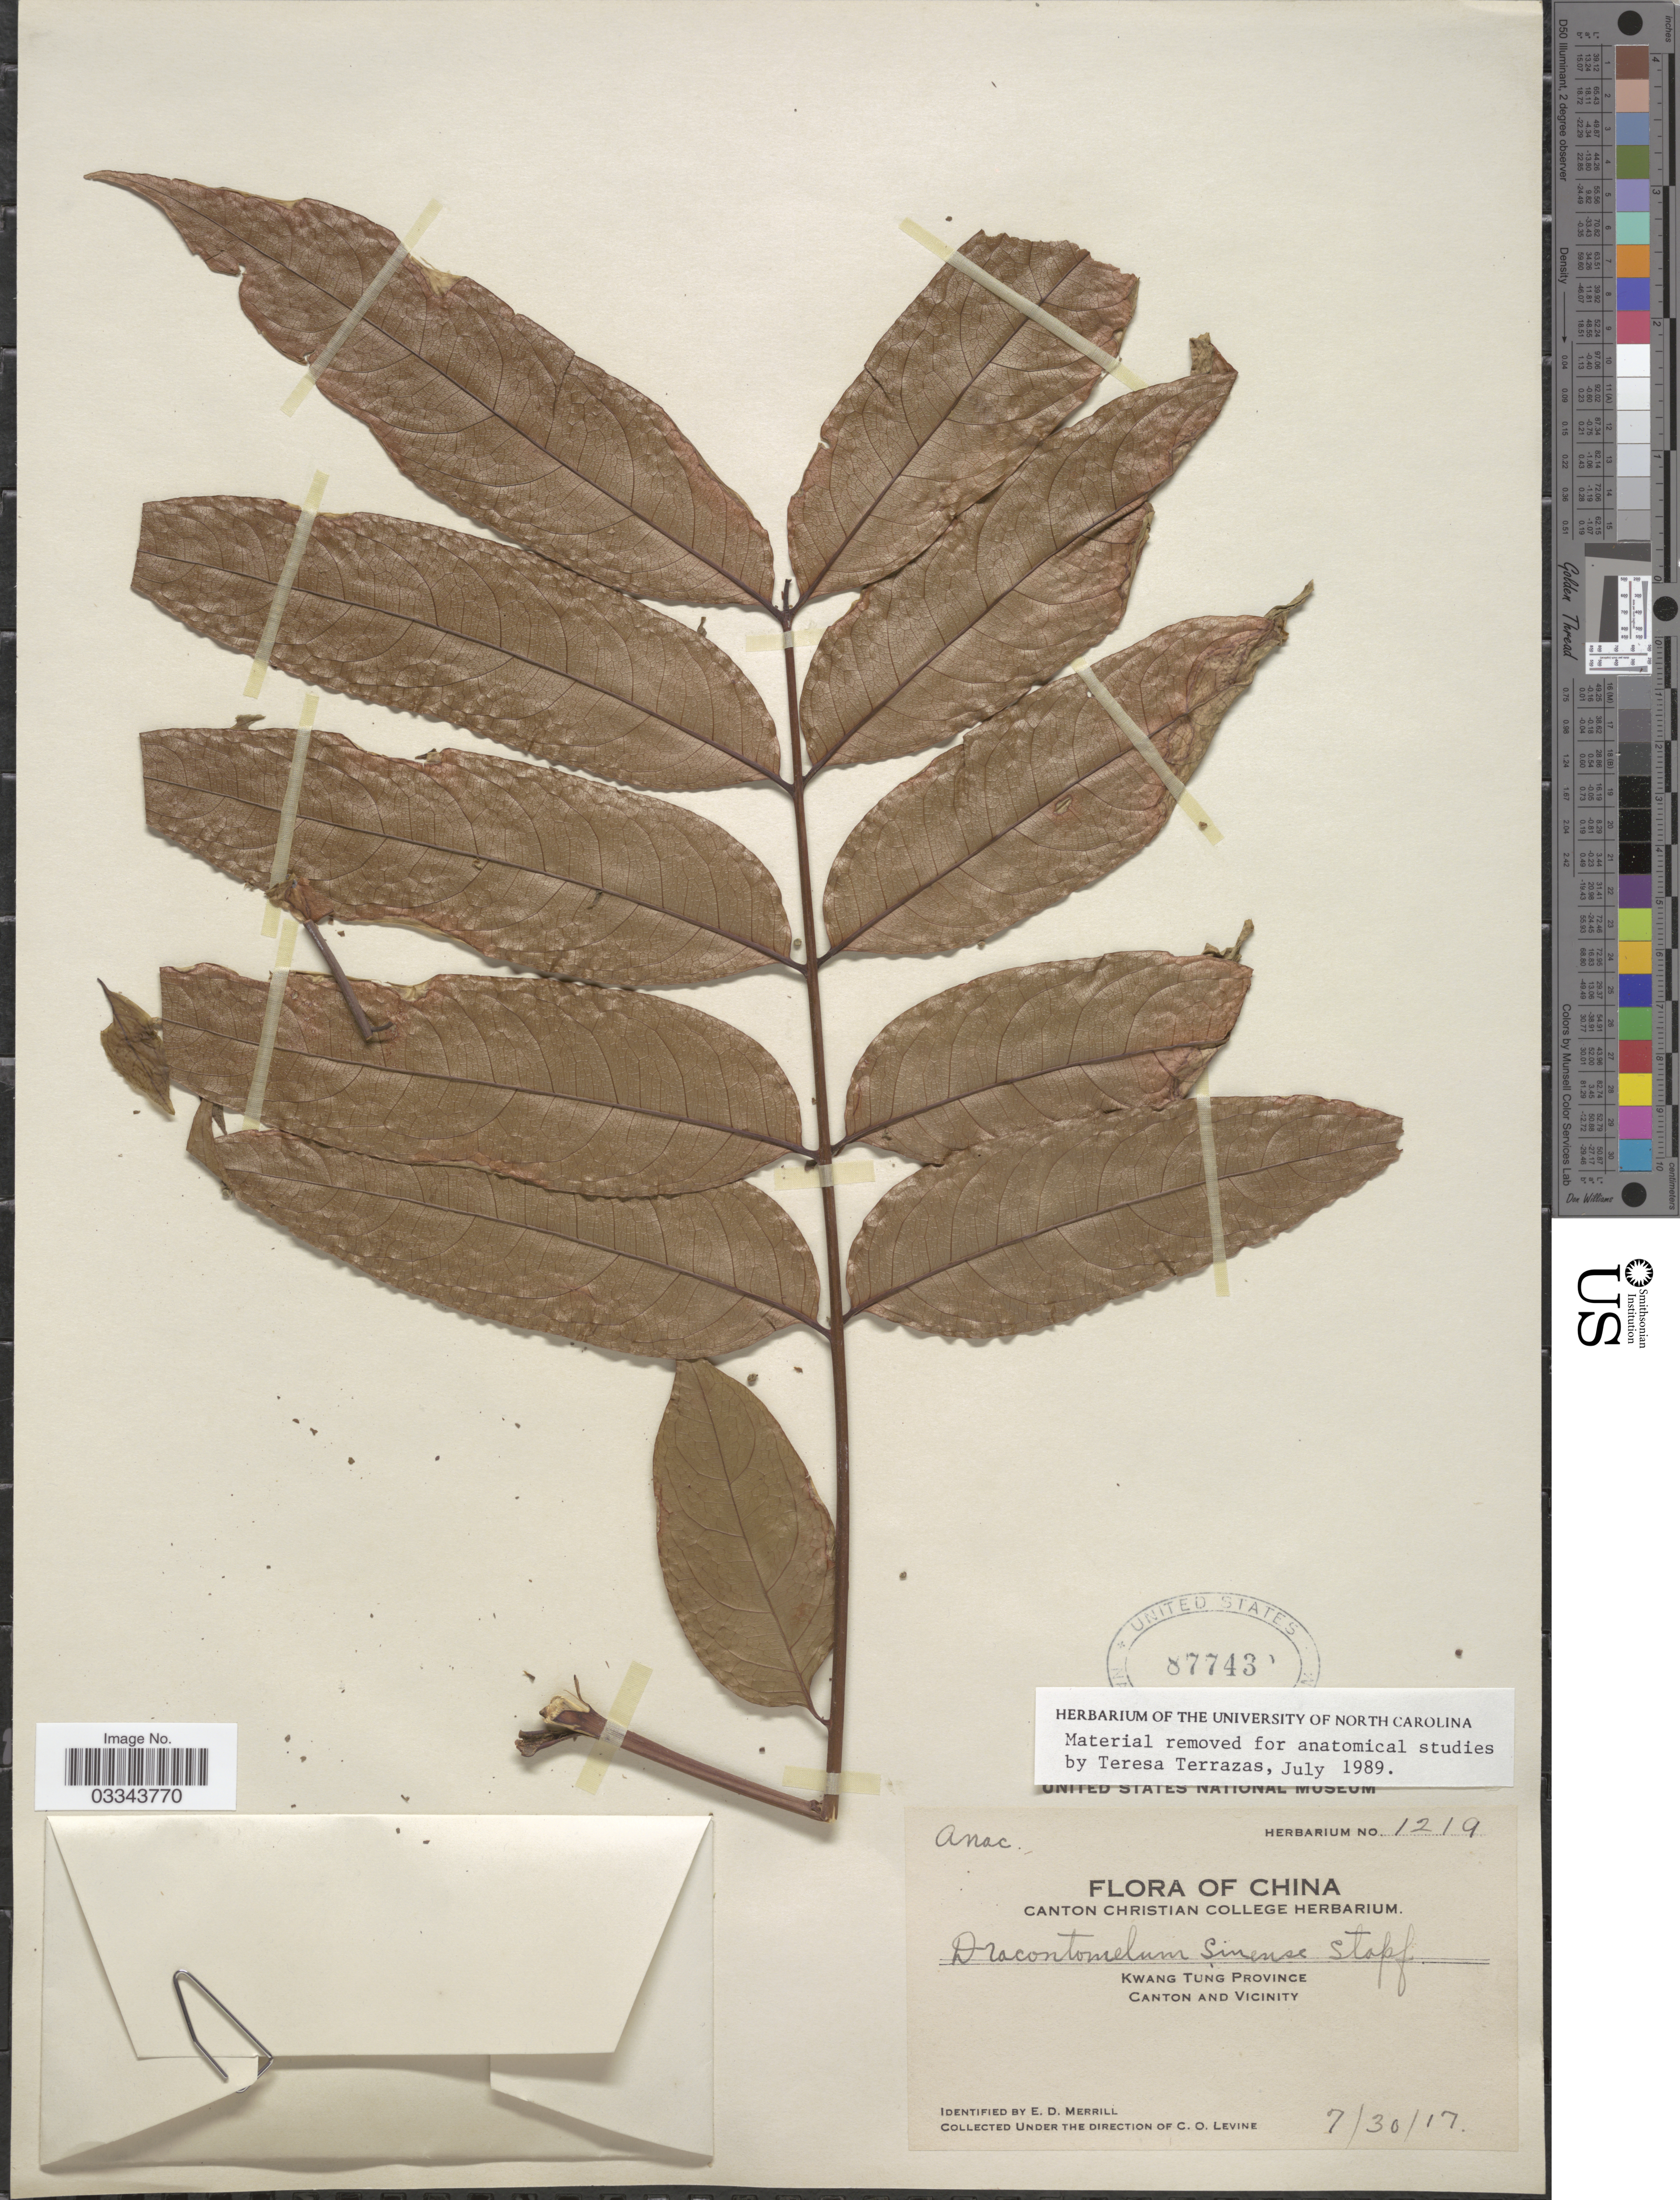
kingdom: Plantae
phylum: Tracheophyta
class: Magnoliopsida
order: Sapindales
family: Anacardiaceae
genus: Dracontomelon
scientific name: Dracontomelon sinense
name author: Stapf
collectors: C. O. Levine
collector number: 1219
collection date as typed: Transcribed d/m/y: 30/7/17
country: China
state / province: Guangdong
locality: Kwang tung Province. Canton and Vicinity.